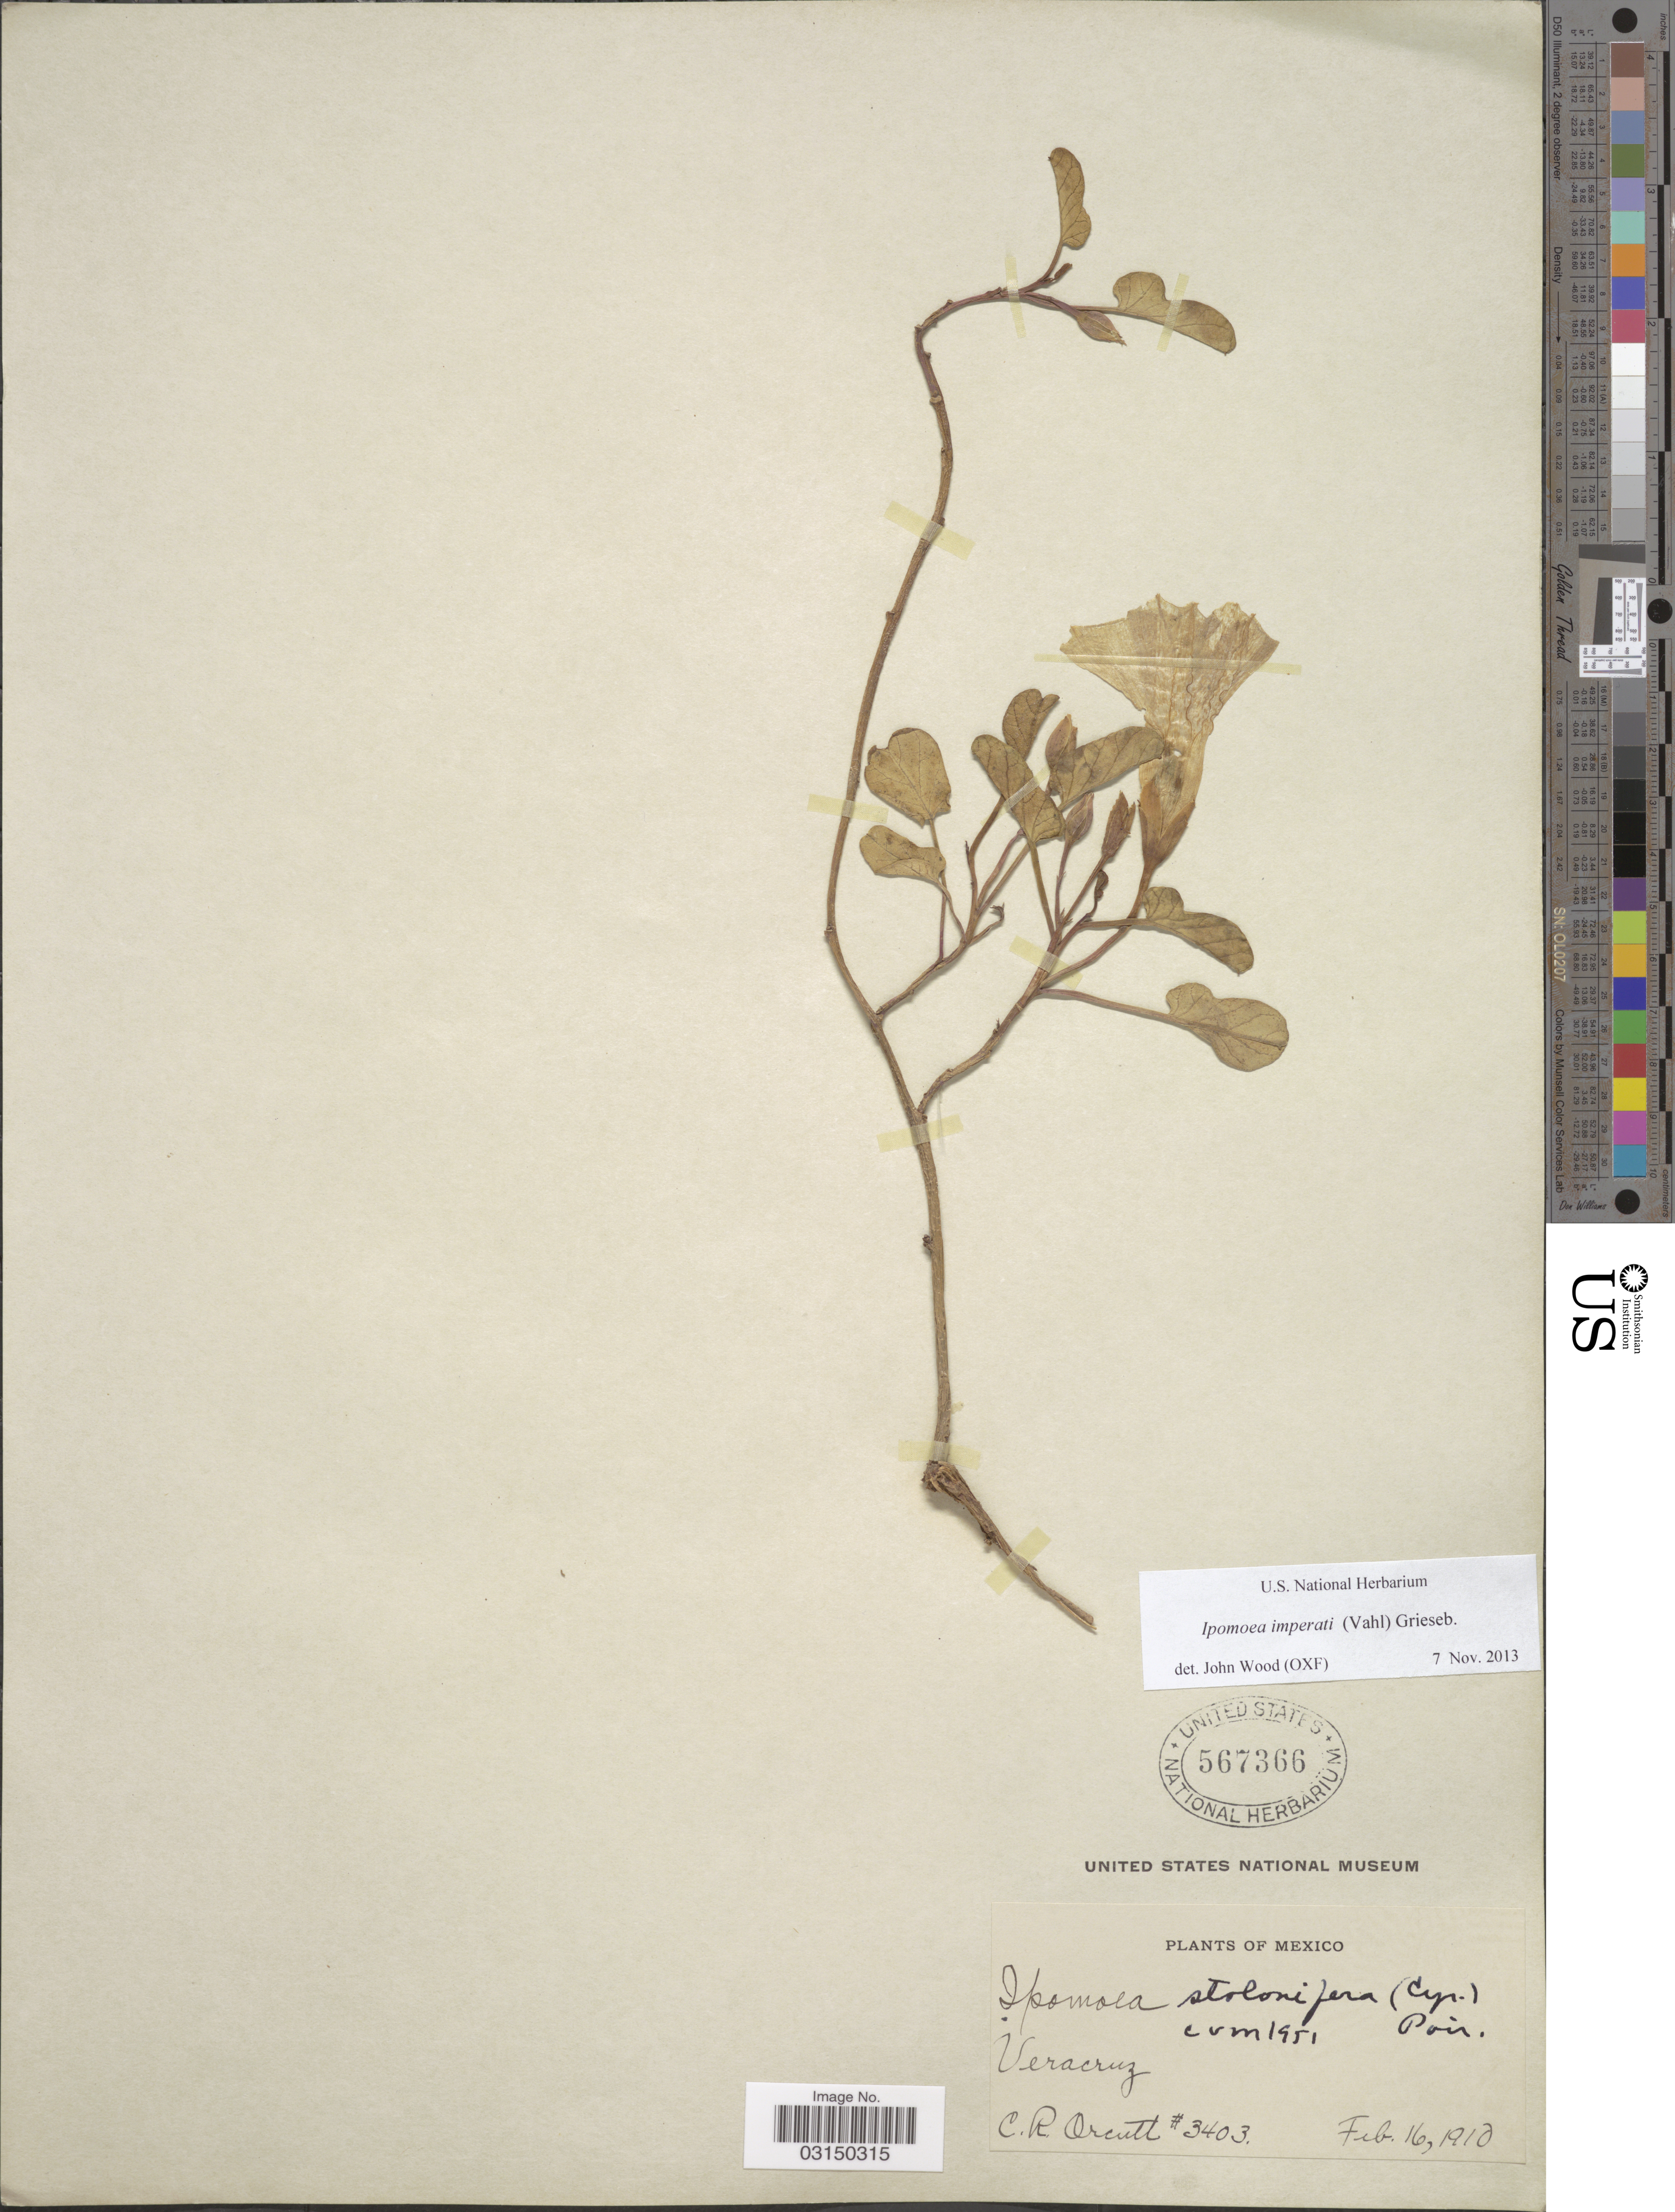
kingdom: Plantae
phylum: Tracheophyta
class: Magnoliopsida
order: Solanales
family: Convolvulaceae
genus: Ipomoea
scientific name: Ipomoea imperati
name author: (Vahl) Griseb.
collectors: C. R. Orcutt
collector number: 3403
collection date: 1910-02-16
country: Mexico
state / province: Veracruz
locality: Veracruz.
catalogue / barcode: US 567366